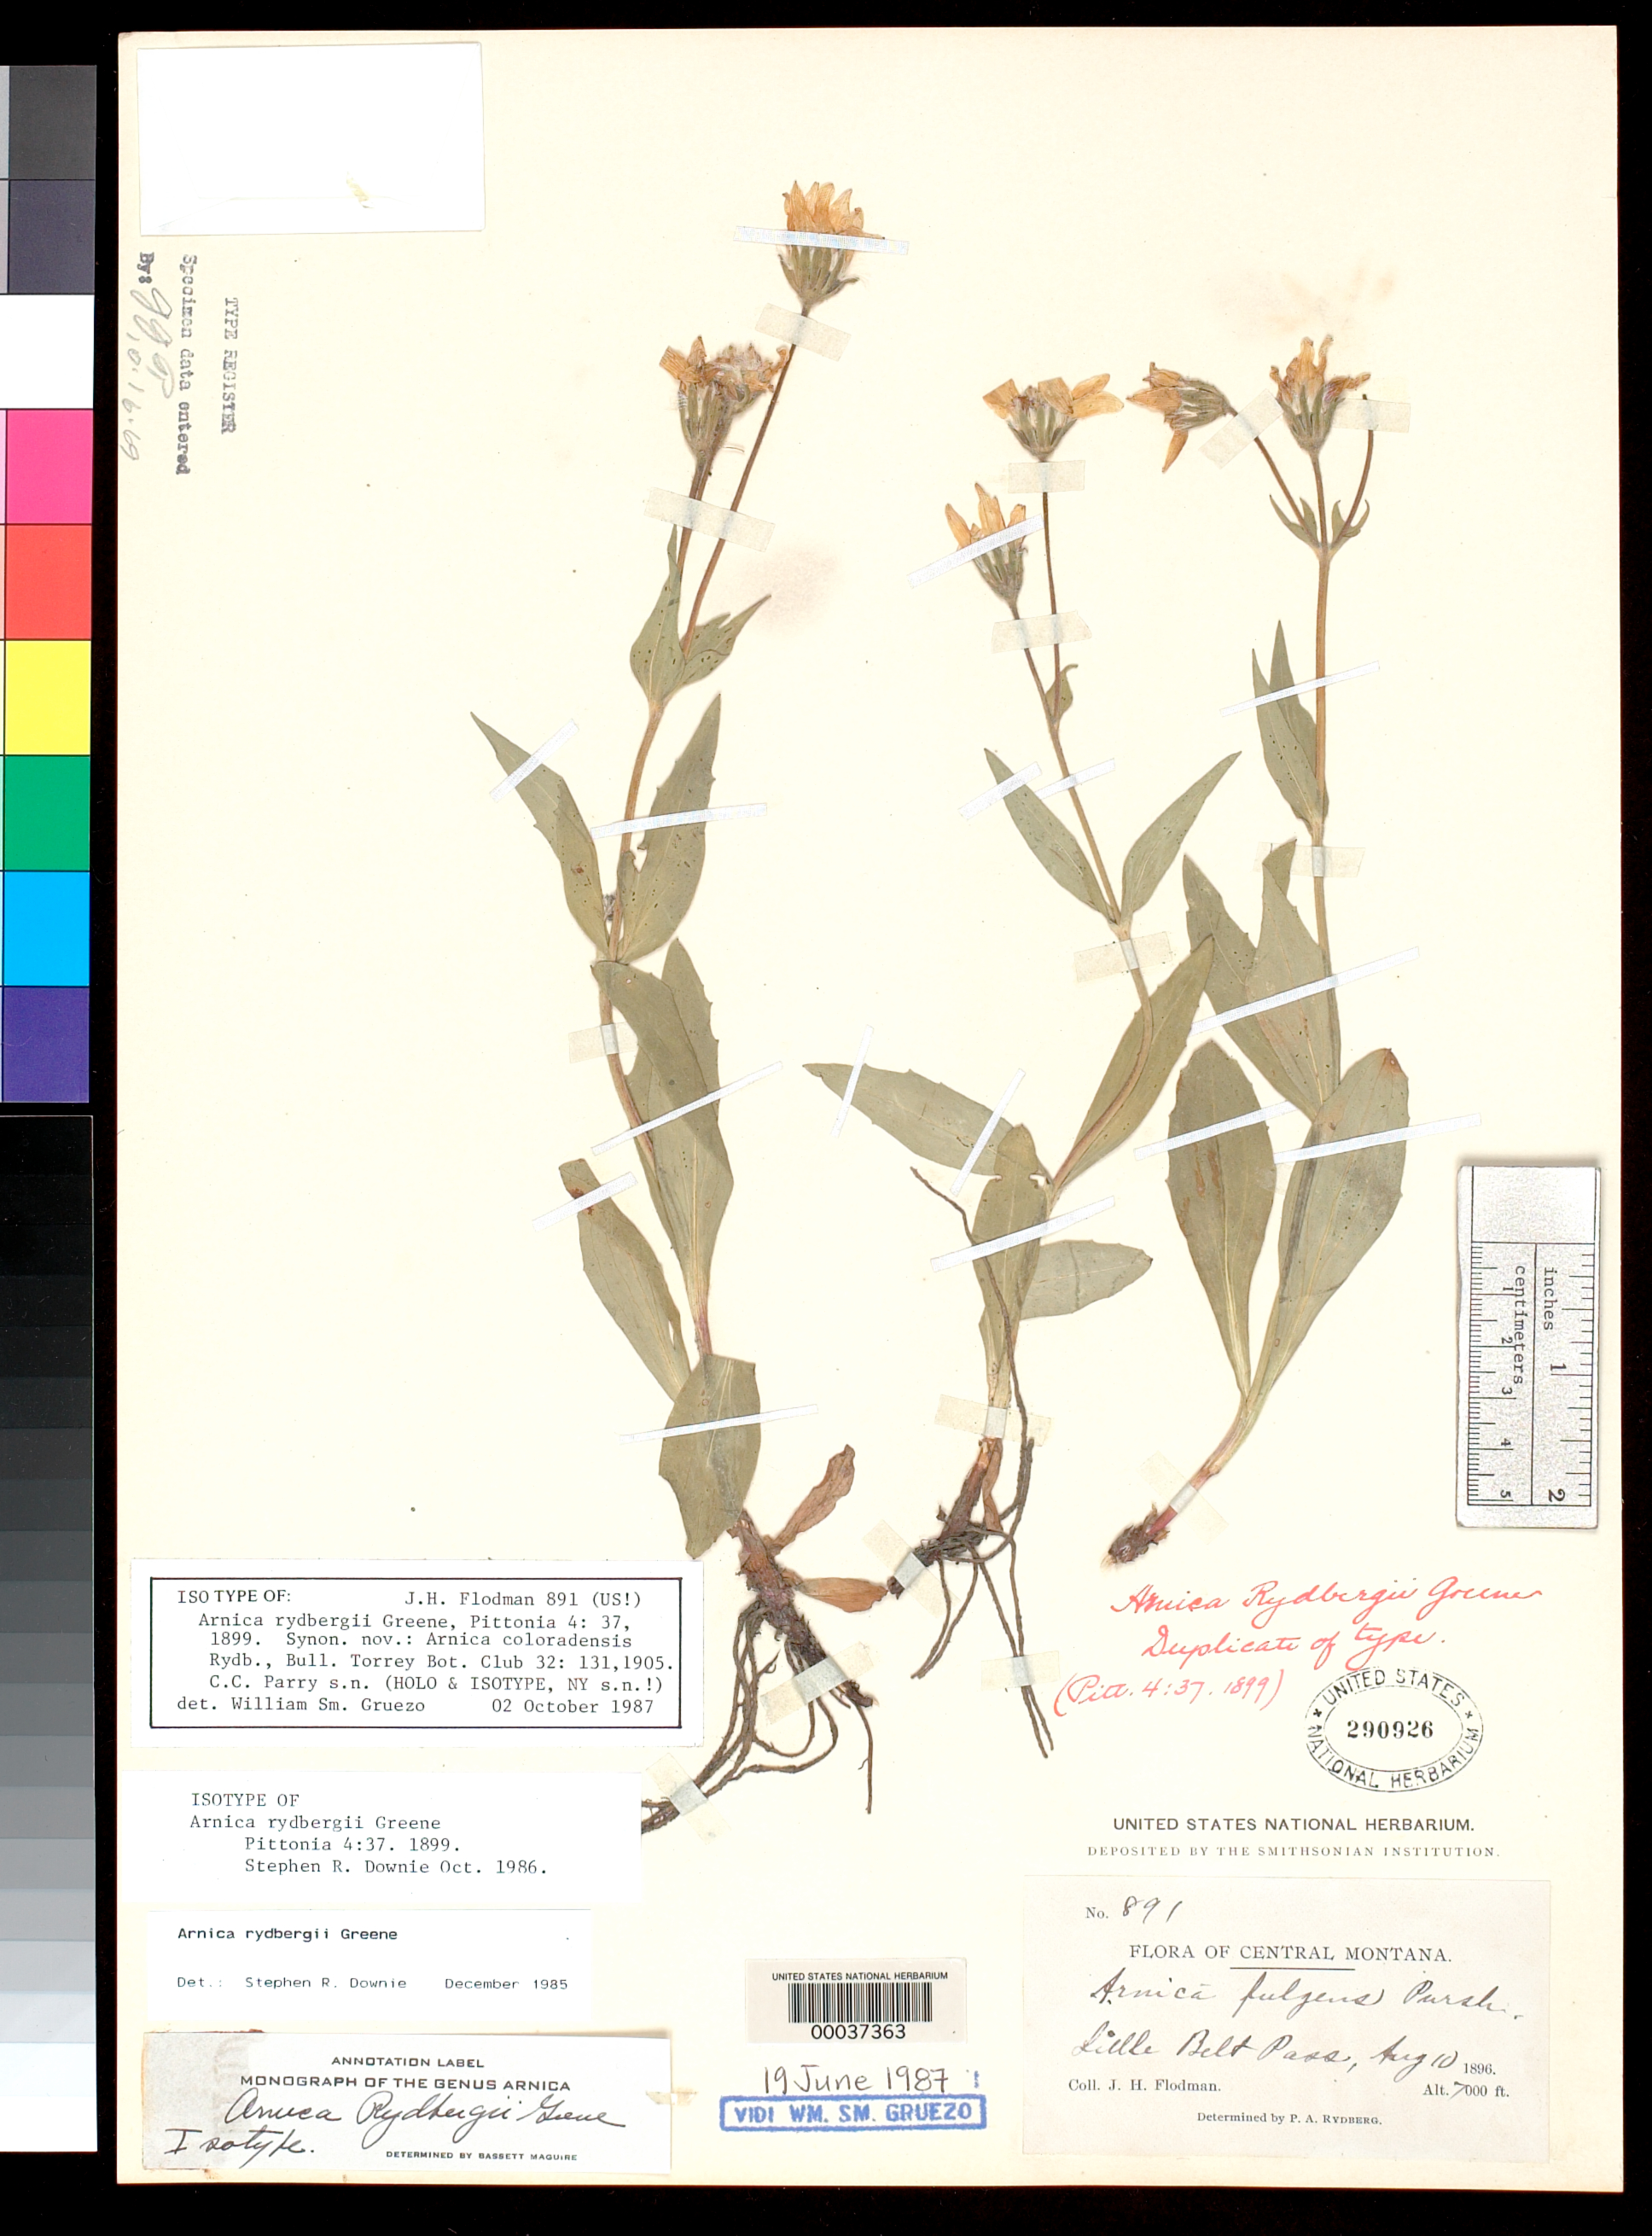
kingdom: Plantae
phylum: Tracheophyta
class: Magnoliopsida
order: Asterales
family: Asteraceae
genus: Arnica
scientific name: Arnica rydbergii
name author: Greene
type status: Isotype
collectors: J. Flodman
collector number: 891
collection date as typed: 10 Aug 1896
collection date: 1896-08-10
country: United States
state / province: Montana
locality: Little Belt Pass; alt. 7000 ft.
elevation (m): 2134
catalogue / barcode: US 290926